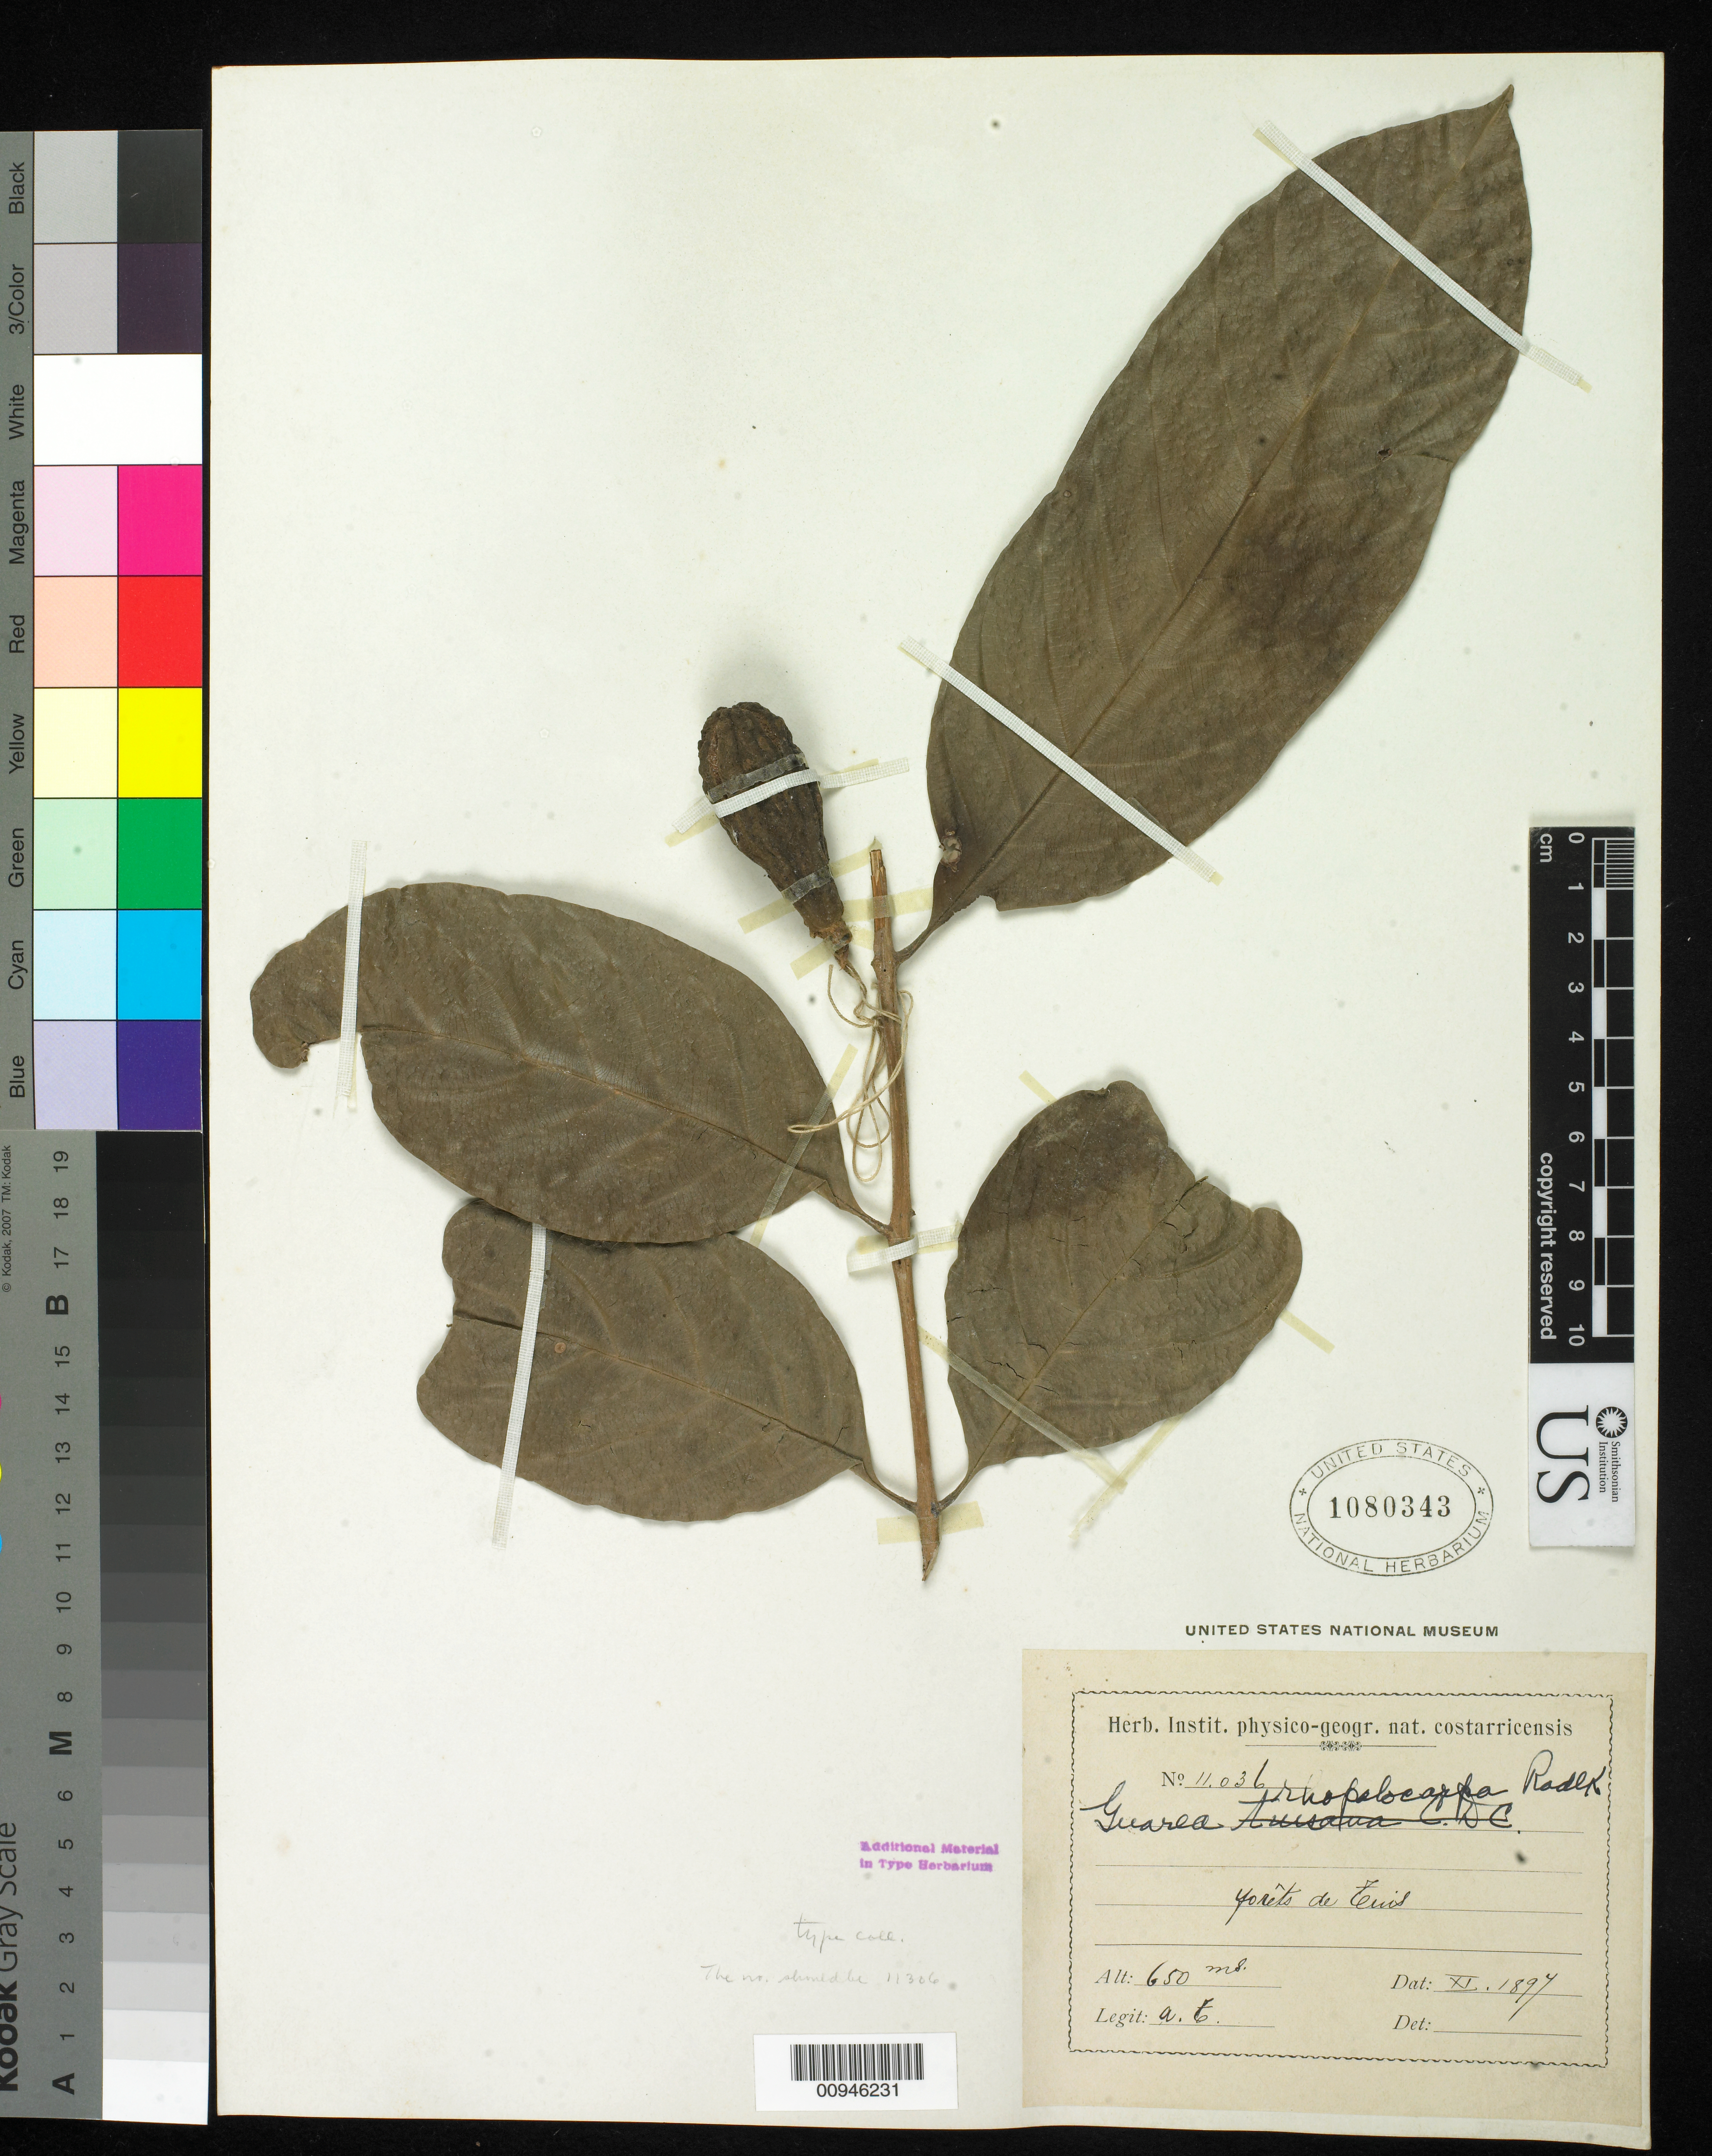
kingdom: Plantae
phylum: Tracheophyta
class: Magnoliopsida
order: Sapindales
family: Meliaceae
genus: Guarea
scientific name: Guarea rhopalocarpa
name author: Radlk.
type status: Isotype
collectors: A. Tonduz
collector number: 11036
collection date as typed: Nov 1897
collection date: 1897-11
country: Costa Rica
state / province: Cartago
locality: Forests de Tuis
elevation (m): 650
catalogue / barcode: US 1080343